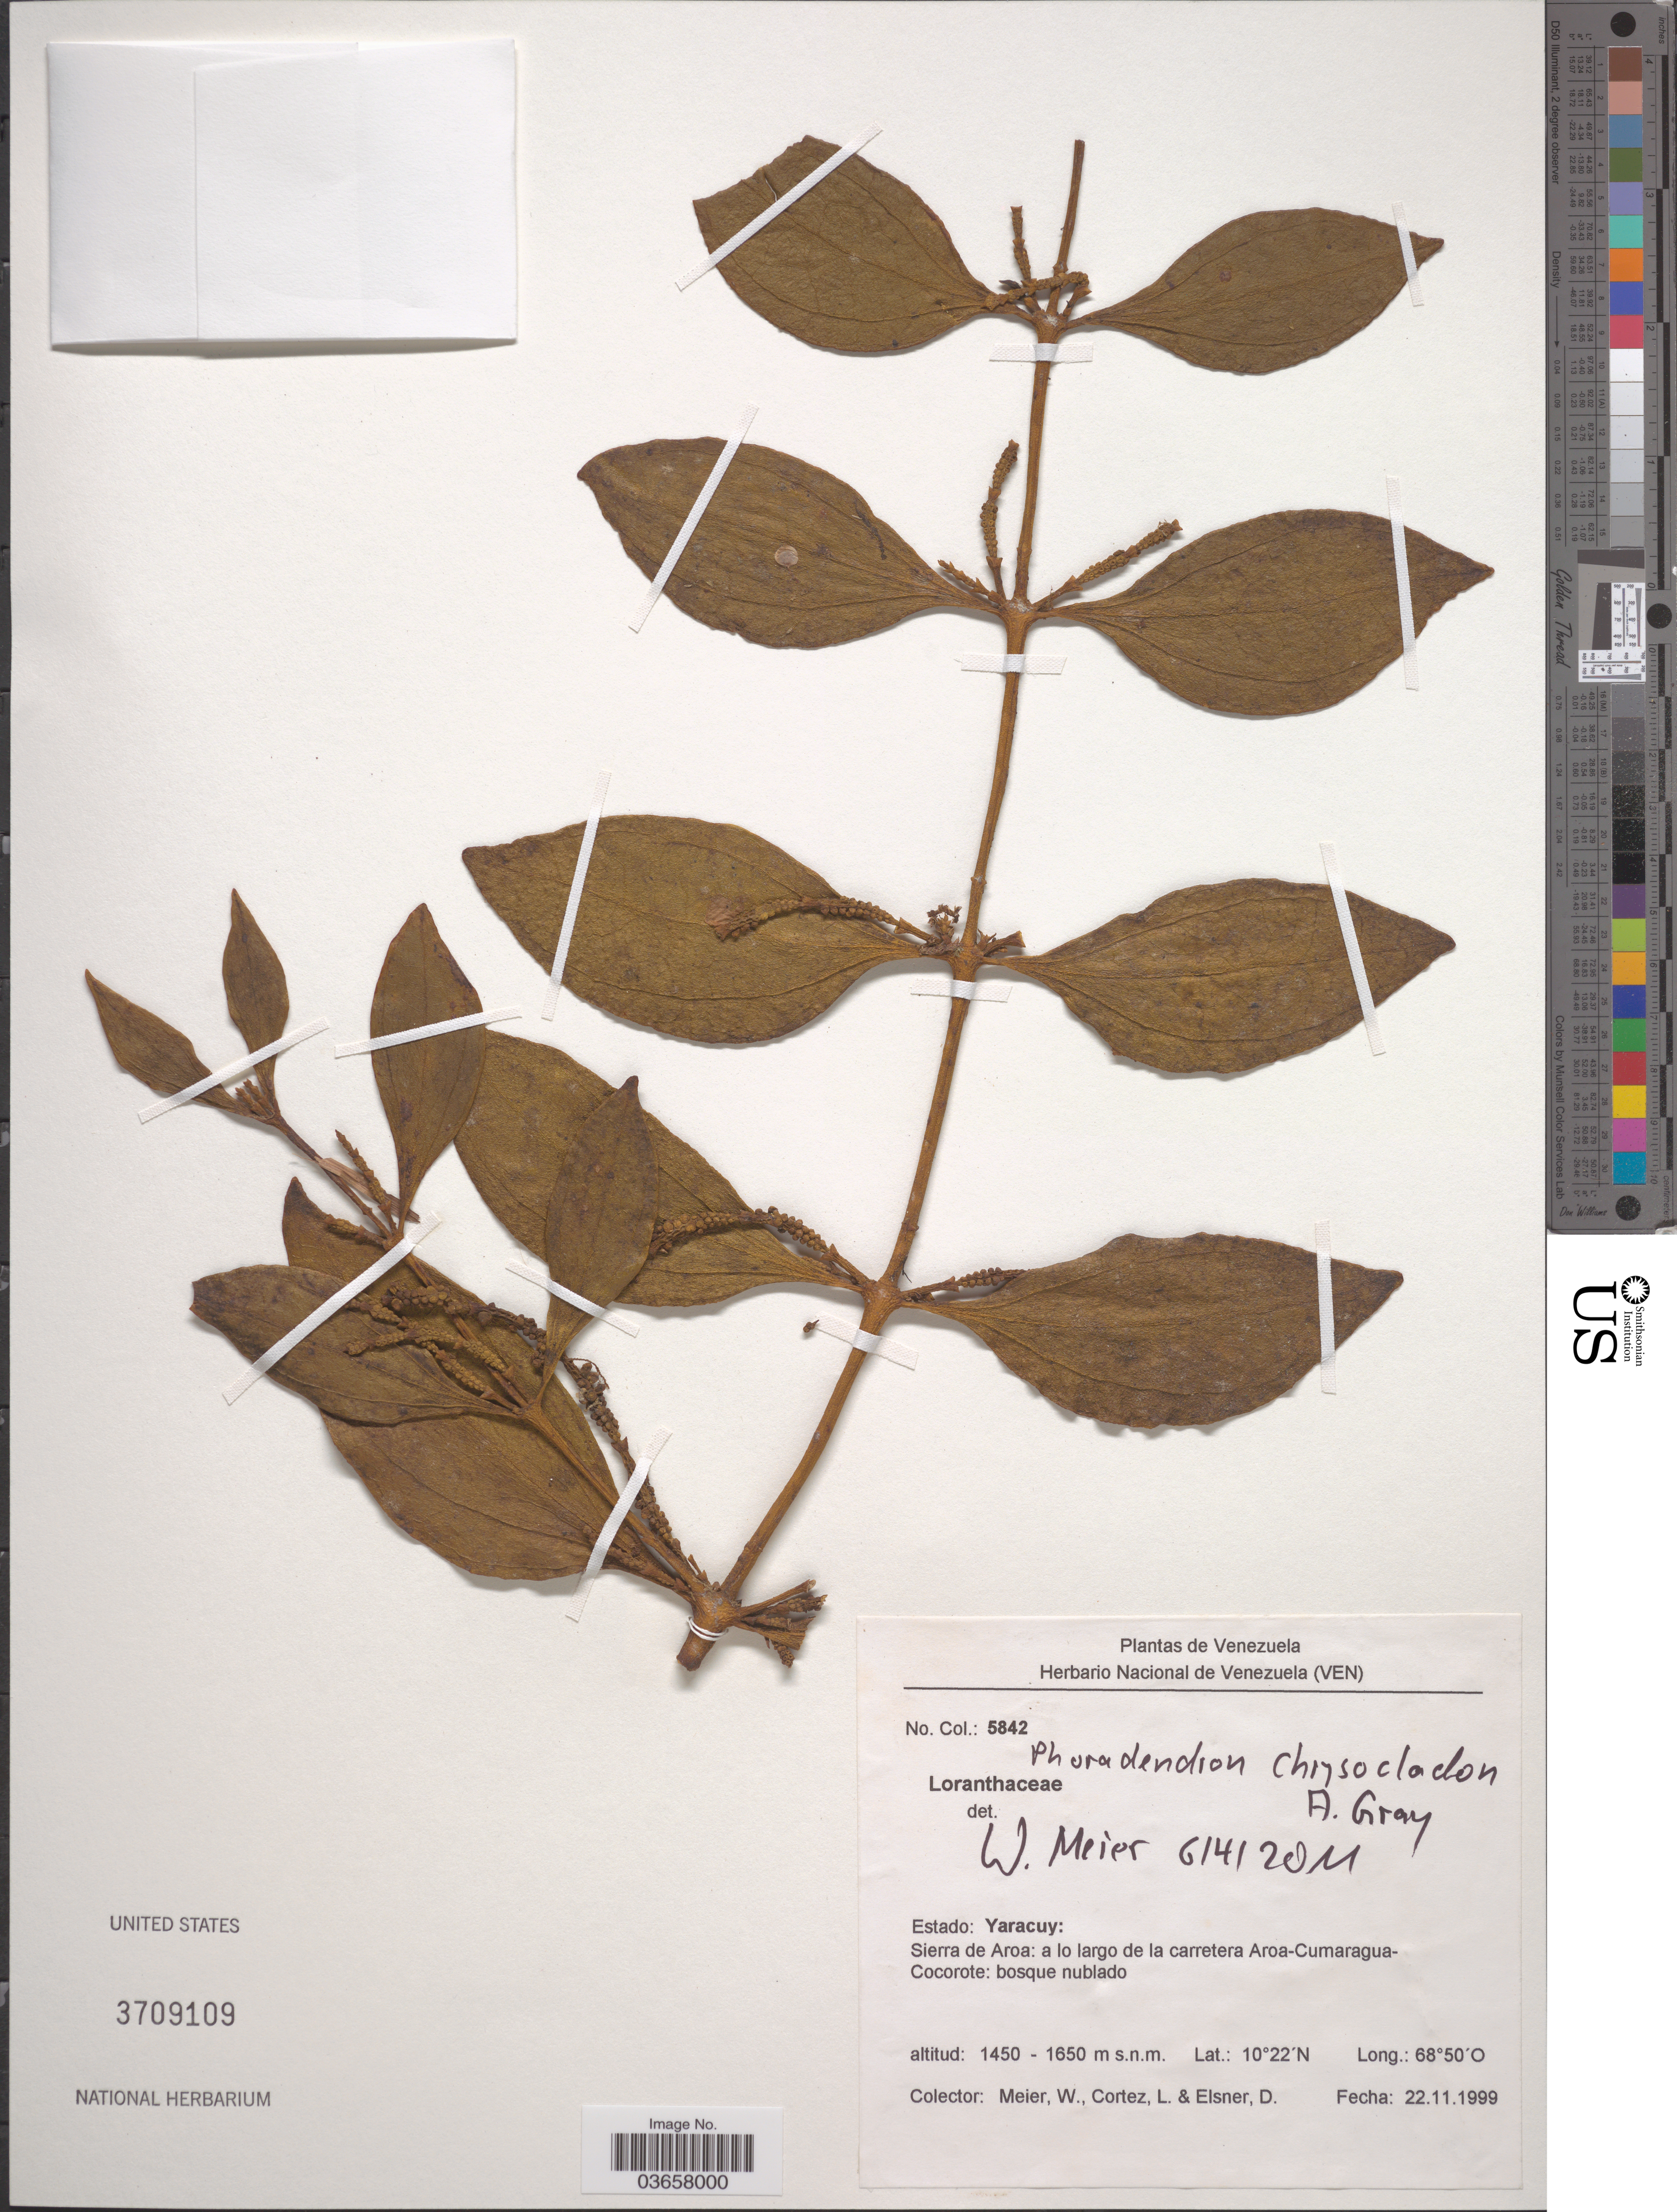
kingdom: Plantae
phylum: Tracheophyta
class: Magnoliopsida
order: Santalales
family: Viscaceae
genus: Phoradendron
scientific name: Phoradendron chrysocladon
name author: A. Gray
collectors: W. Meier, L. Cortéz & D. Elsner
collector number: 5842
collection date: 1999-11-22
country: Venezuela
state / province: Yaracuy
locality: Sierra de Aroa: a lo largo de la carretera Aroa-Cumaragua-Cocorote.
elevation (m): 1450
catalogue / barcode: US 3709109